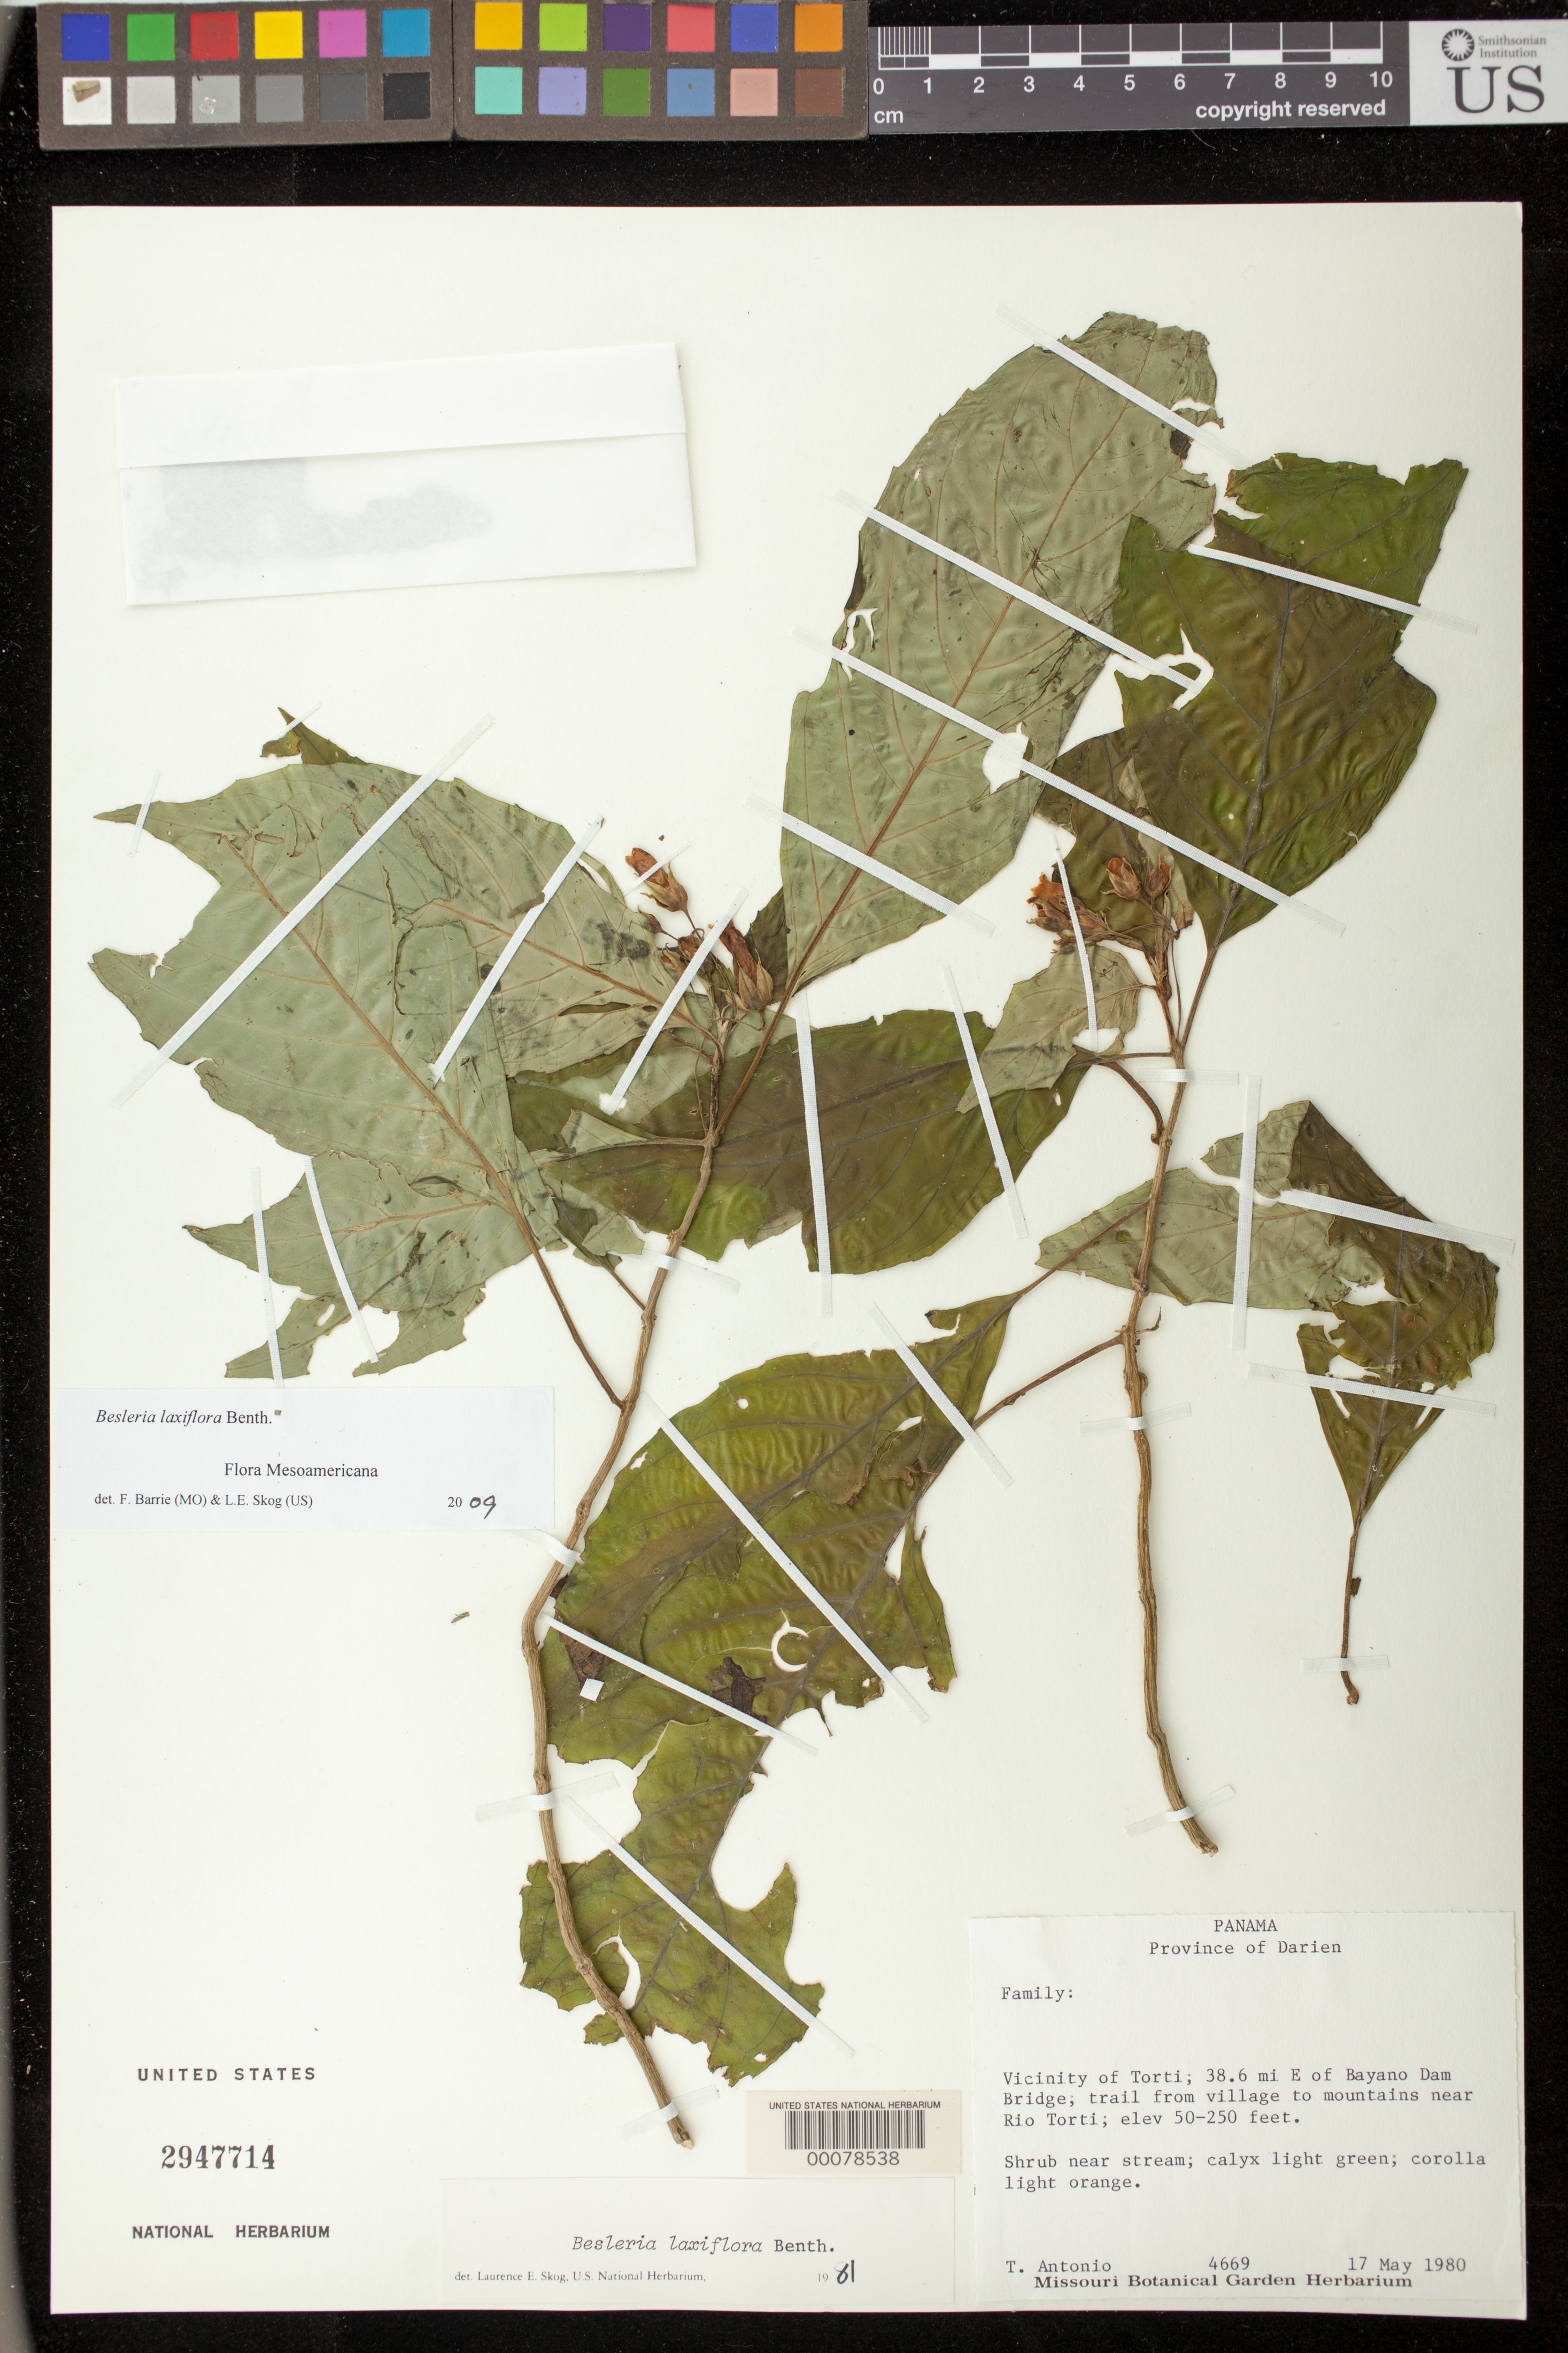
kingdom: Plantae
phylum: Tracheophyta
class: Magnoliopsida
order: Lamiales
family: Gesneriaceae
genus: Besleria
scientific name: Besleria laxiflora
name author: Benth.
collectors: T. Antonio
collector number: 4669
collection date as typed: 17 May 1980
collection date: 1980-05-17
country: Panama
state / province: Darién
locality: Vicinity of Torti, 38.6 mi E of Bayano Dam bridge, trail from village to mountains near Rio Torti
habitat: Near stream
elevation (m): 15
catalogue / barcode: US 2947714